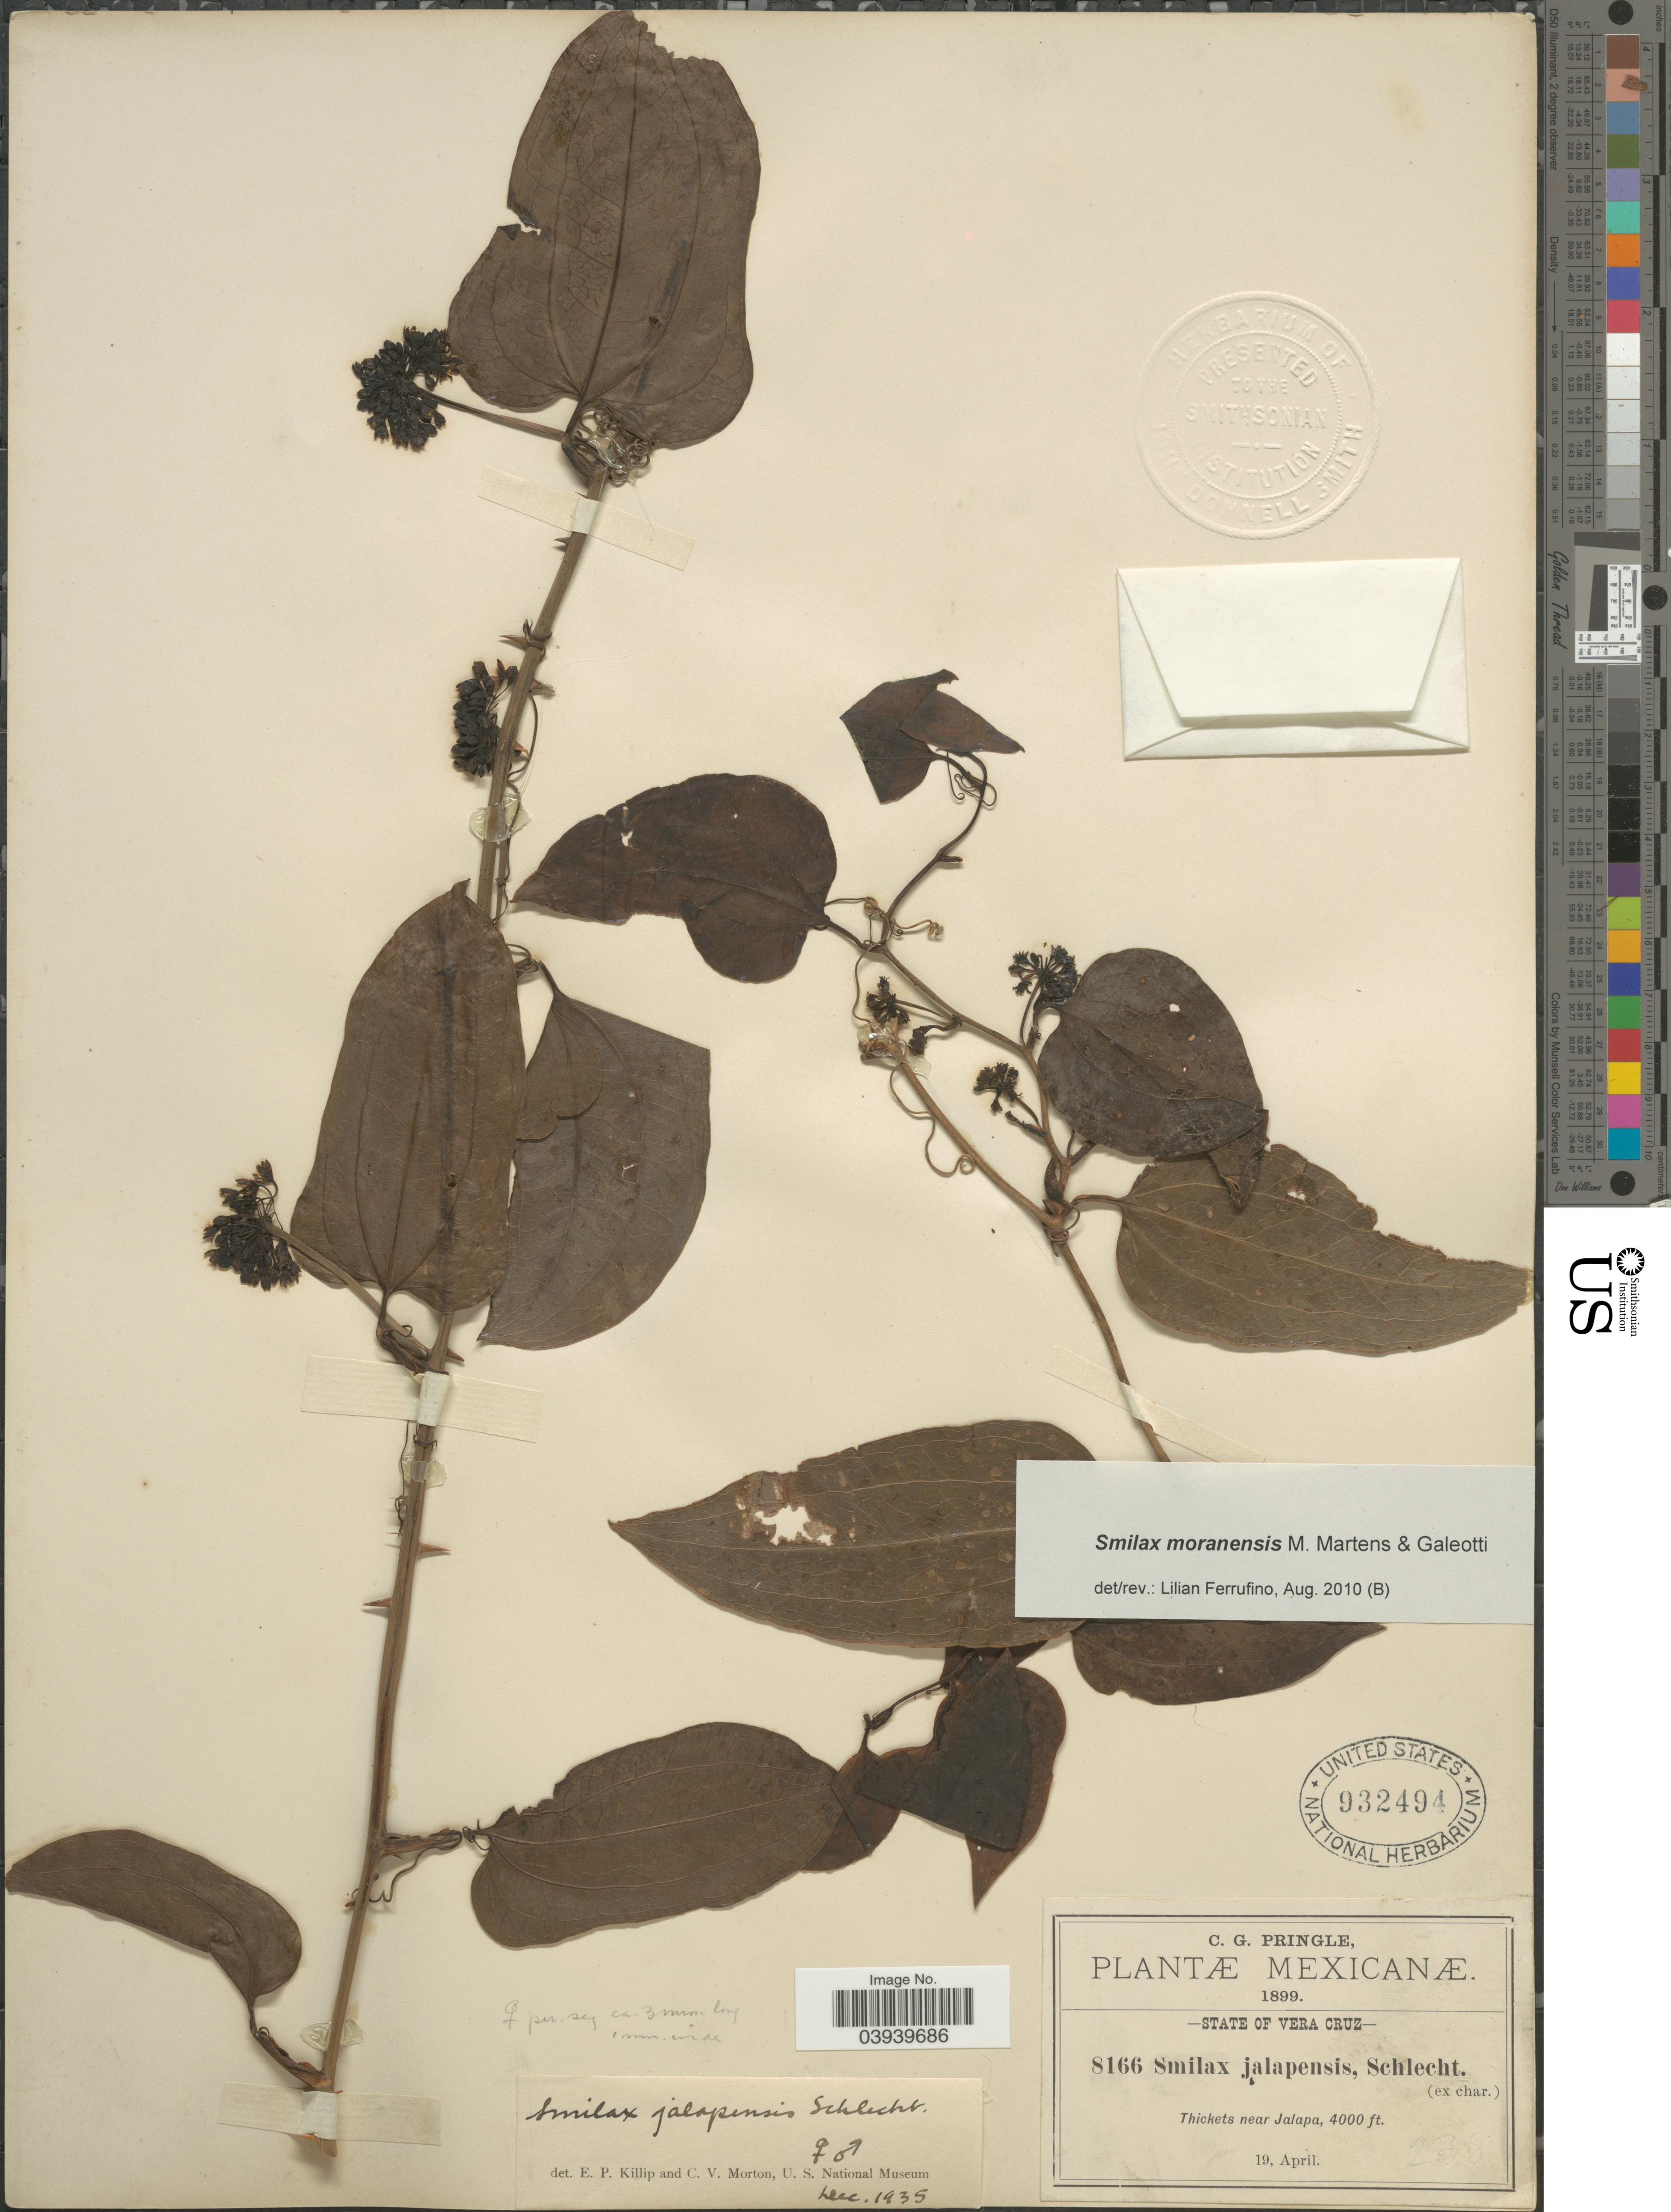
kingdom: Plantae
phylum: Tracheophyta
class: Liliopsida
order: Liliales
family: Smilacaceae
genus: Smilax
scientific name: Smilax moranensis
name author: M. Martens & Galeotti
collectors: C. G. Pringle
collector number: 8166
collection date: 1899-04-19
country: Mexico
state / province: Veracruz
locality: State of Vera Cruz. Thickets near Jalapa.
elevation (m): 1219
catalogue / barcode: US 932494